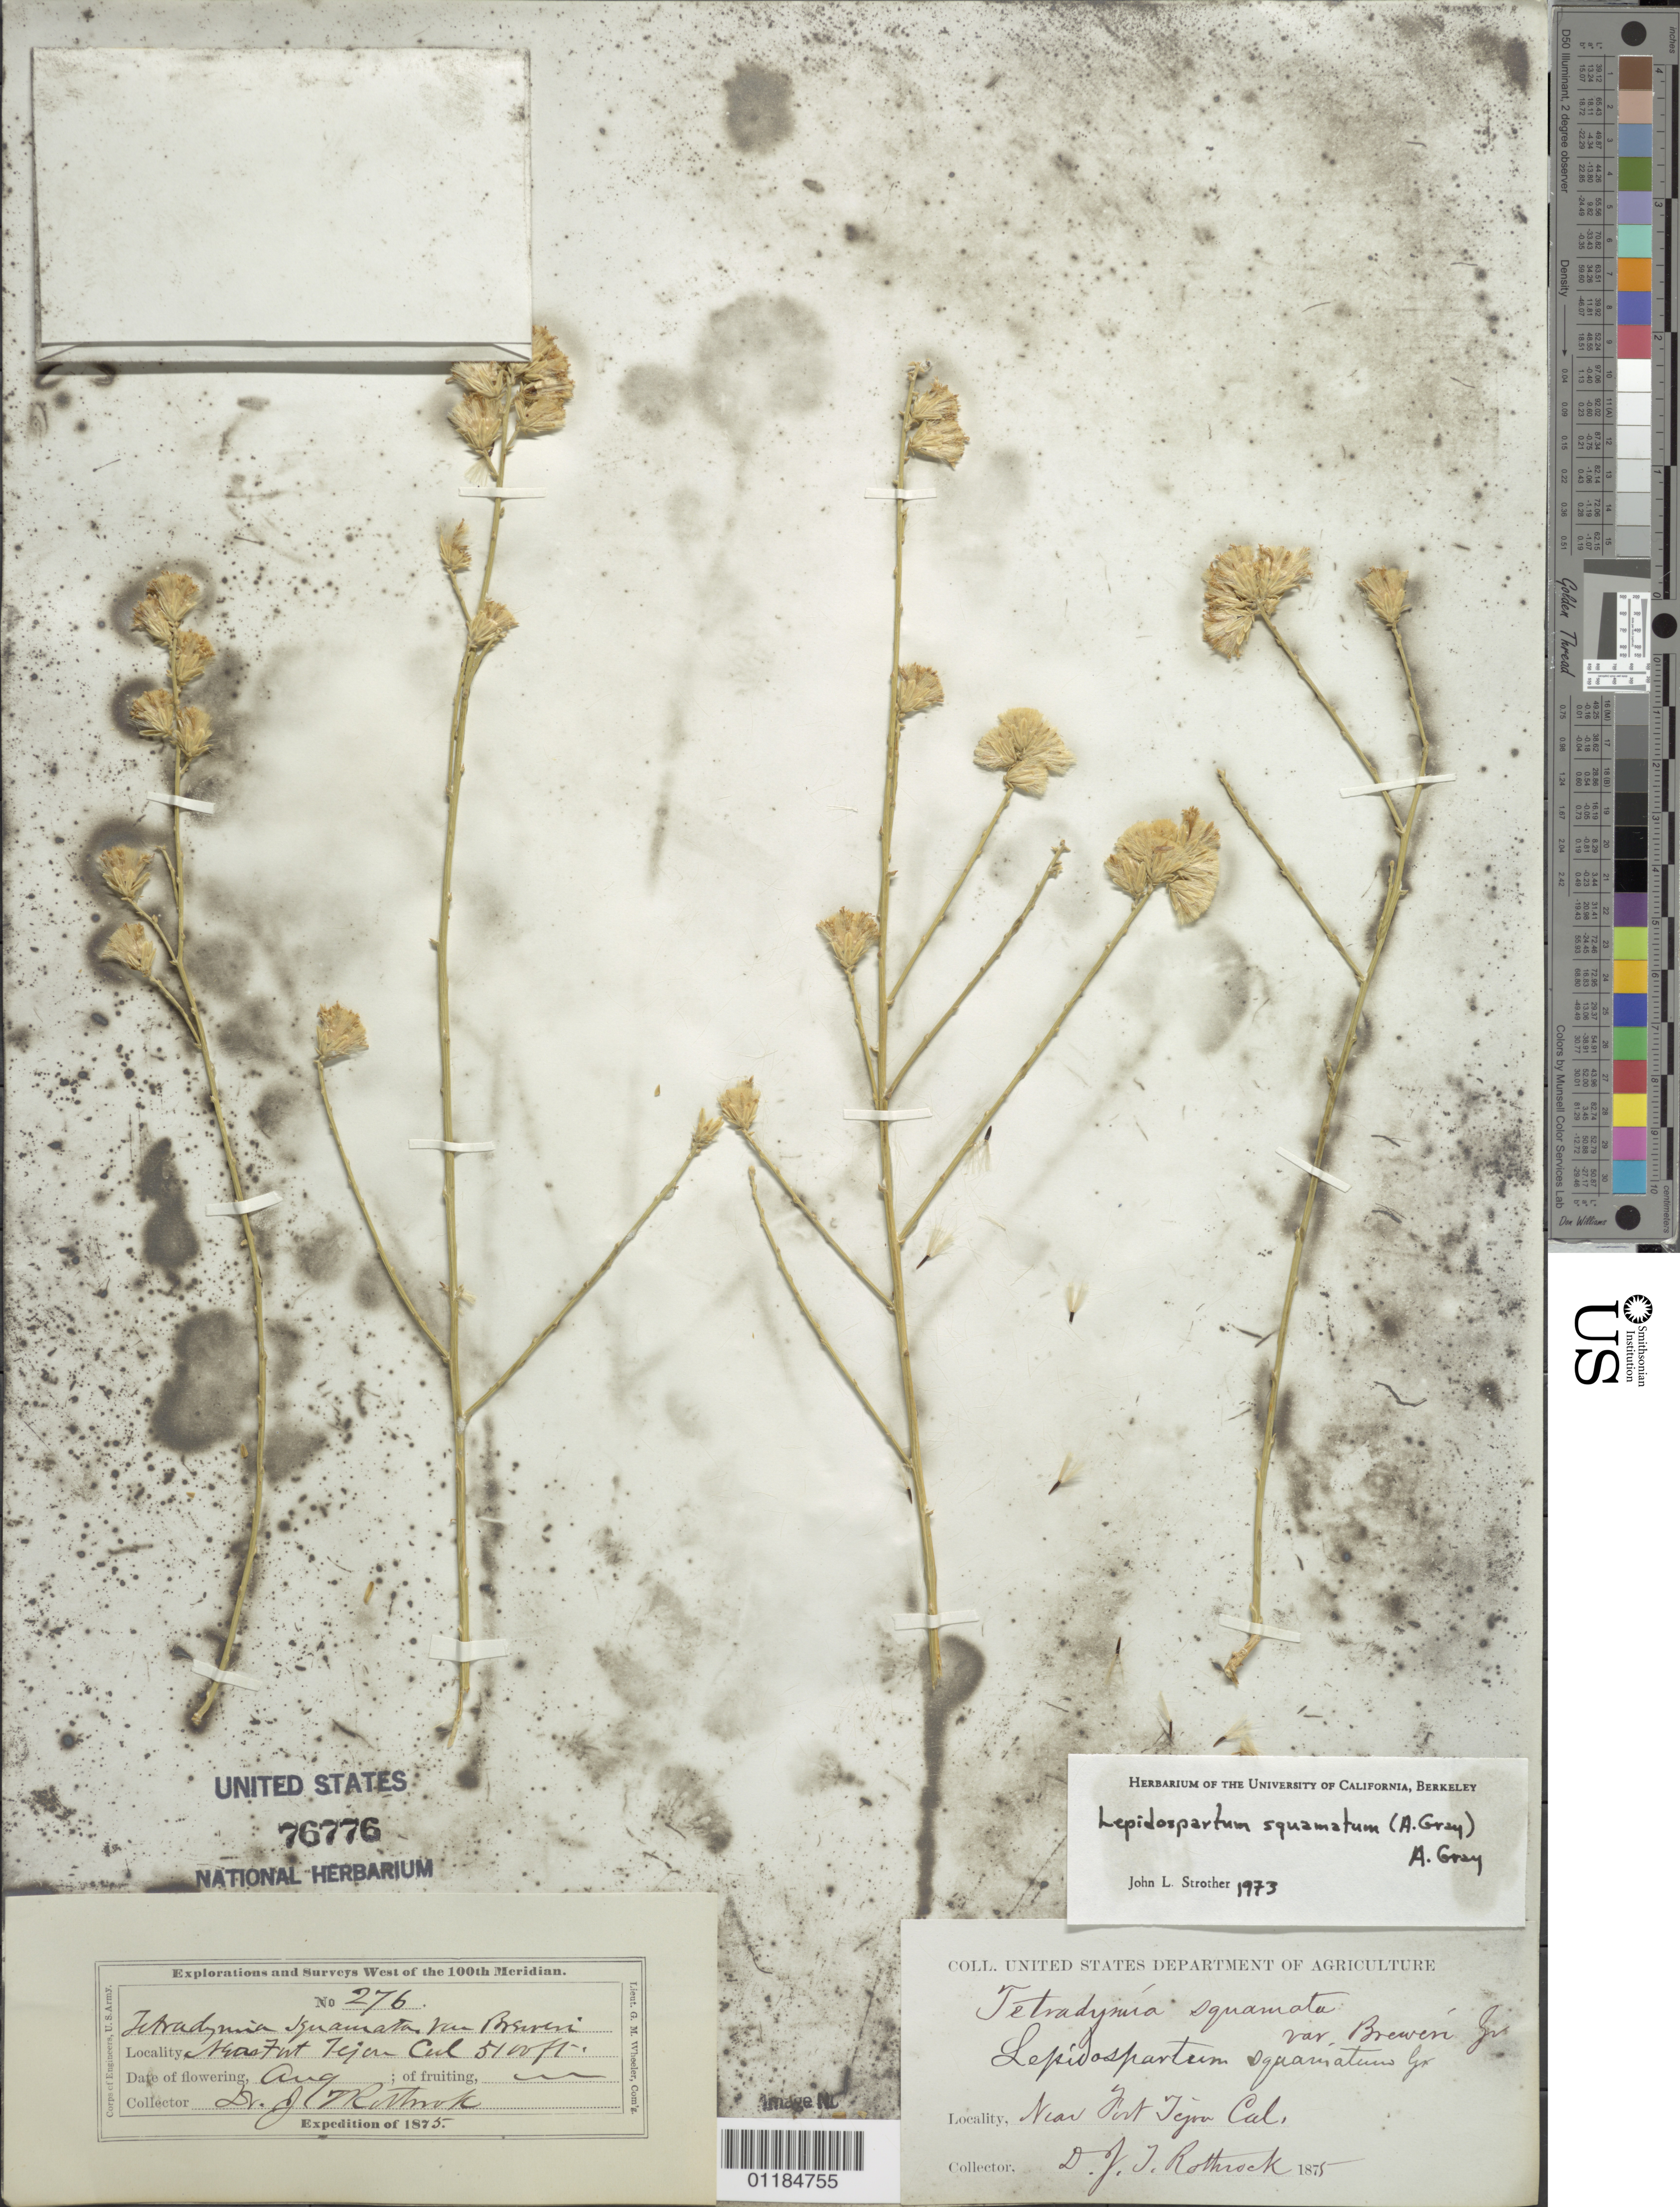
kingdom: Plantae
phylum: Tracheophyta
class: Magnoliopsida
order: Asterales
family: Asteraceae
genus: Lepidospartum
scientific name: Lepidospartum squamatum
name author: A. Gray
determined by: Strother, J. L., (UC), University of California Berkeley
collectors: J. T. Rothrock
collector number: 276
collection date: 1875-08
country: United States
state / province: California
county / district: Kern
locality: near Fort Tejon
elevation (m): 1554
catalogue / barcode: US 76776